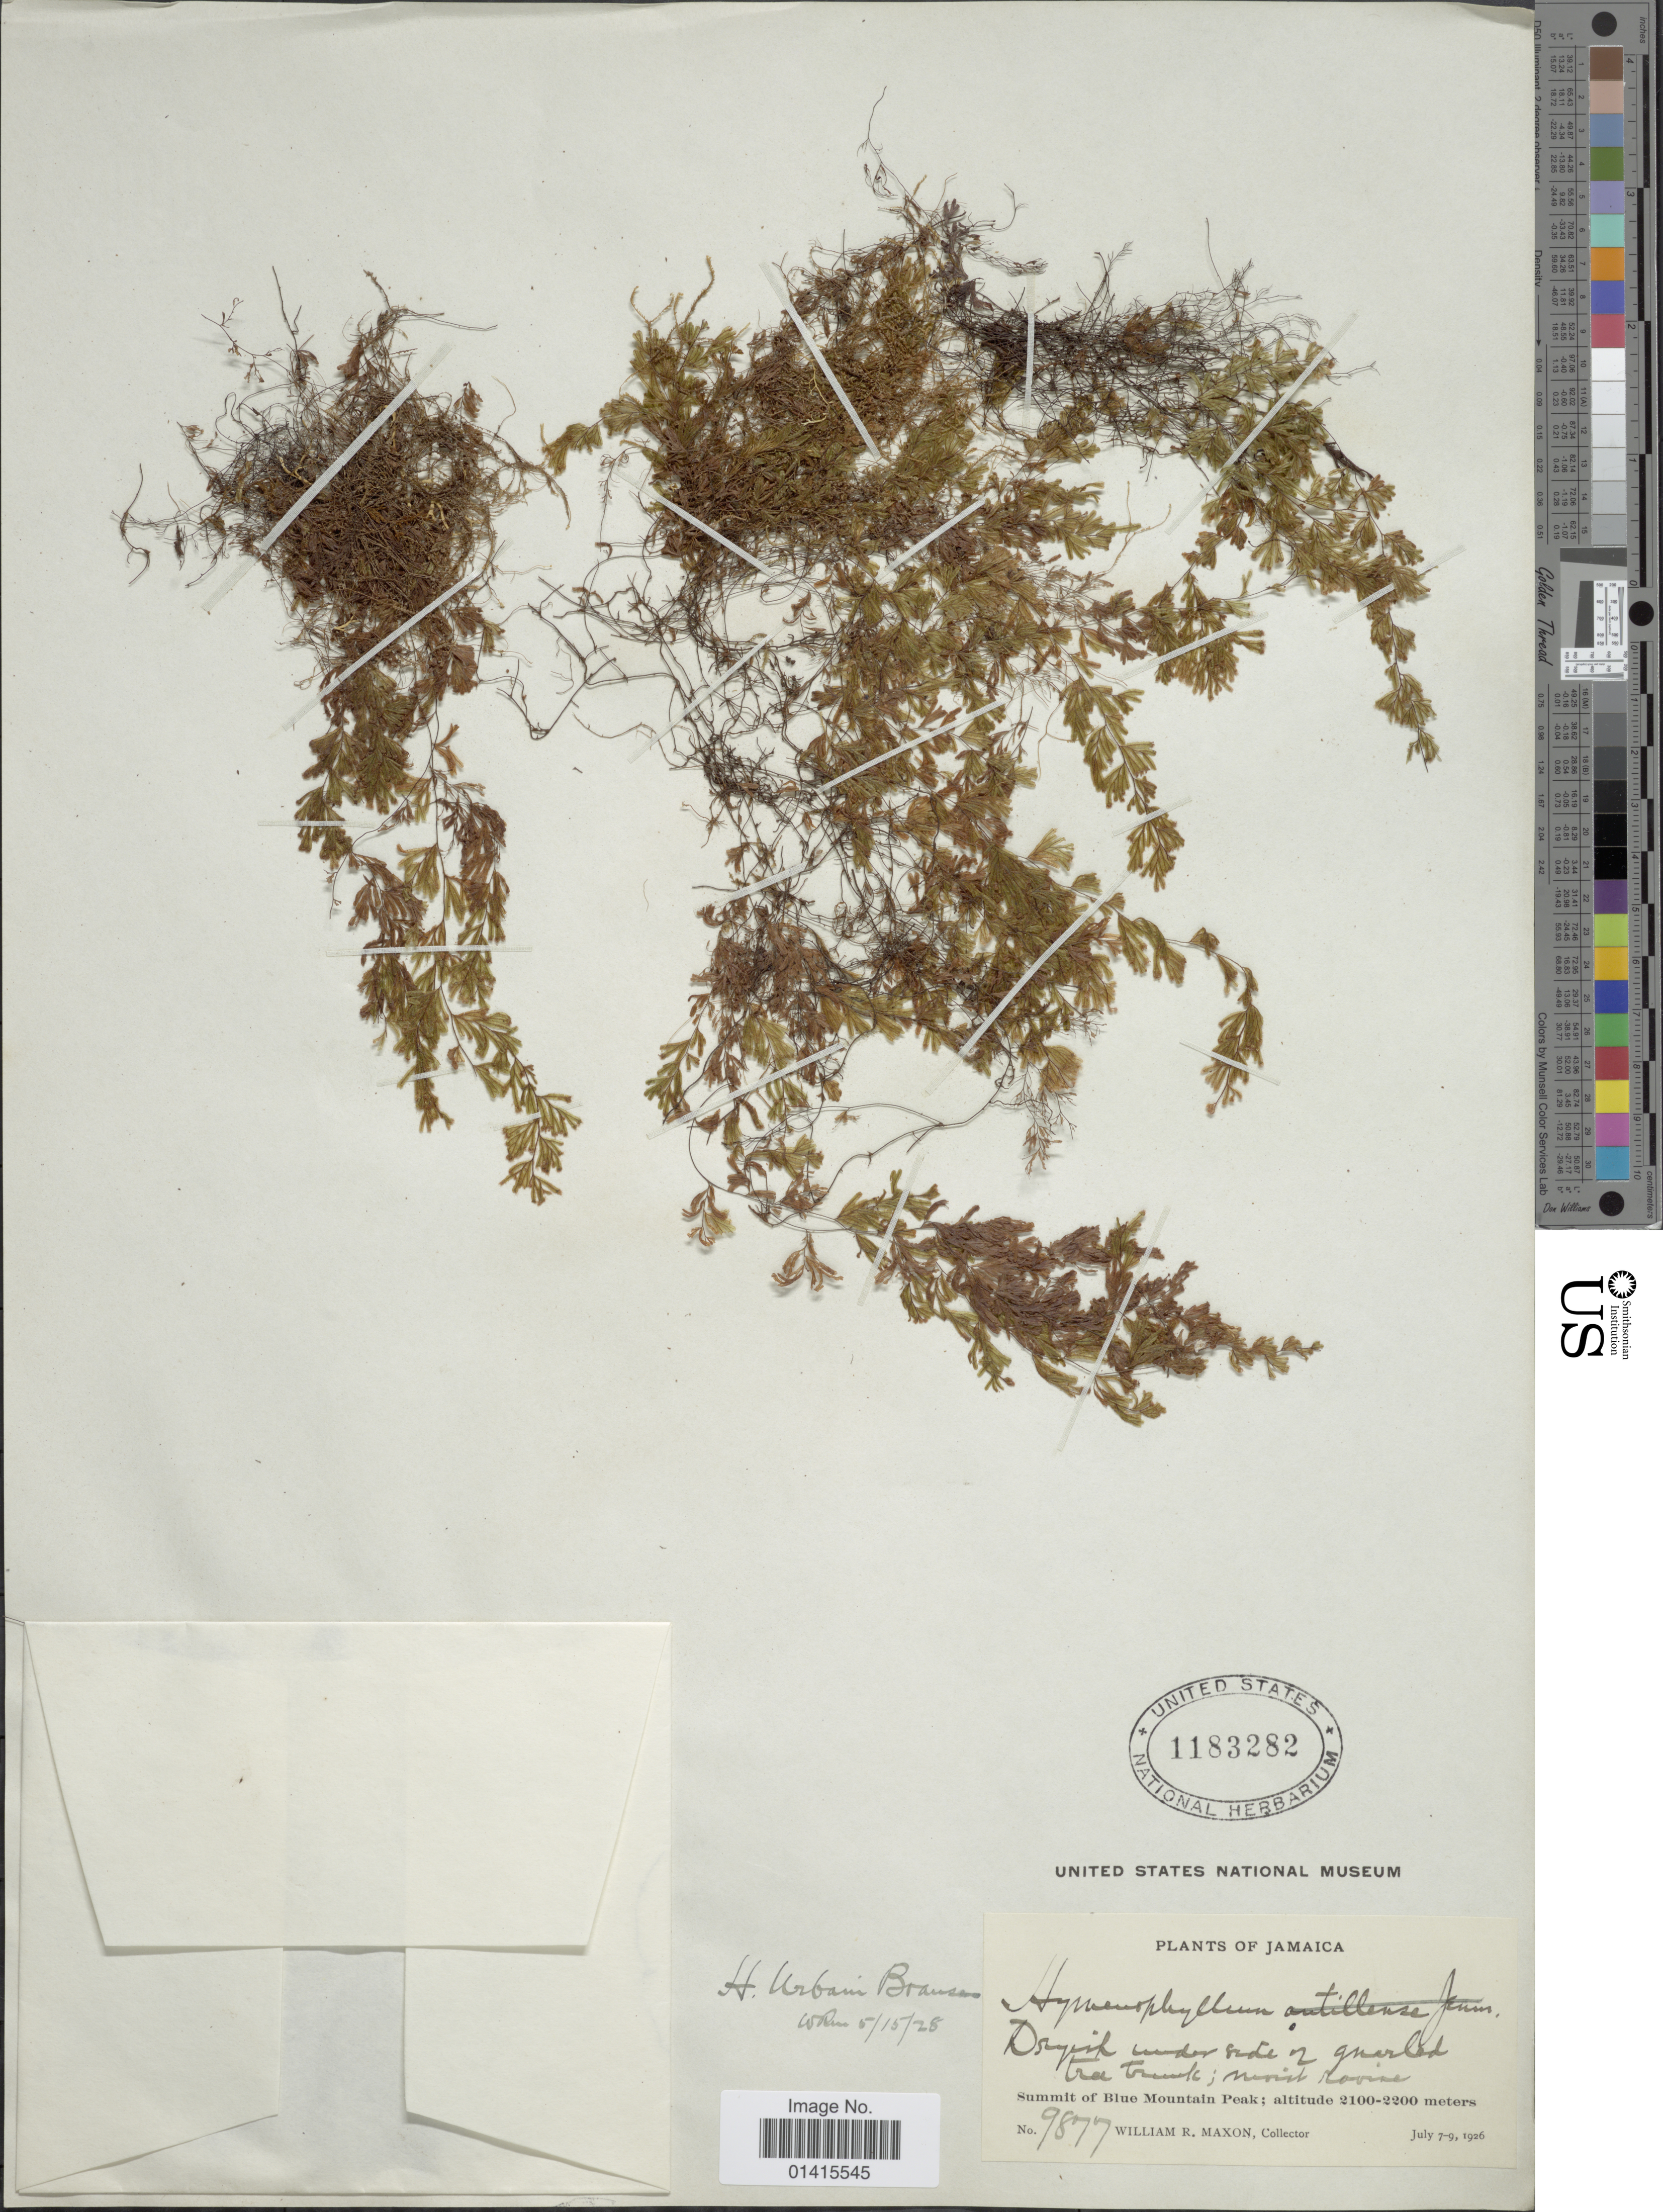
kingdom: Plantae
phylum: Tracheophyta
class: Polypodiopsida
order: Hymenophyllales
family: Hymenophyllaceae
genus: Hymenophyllum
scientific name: Hymenophyllum urbanii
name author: Brause in Urb.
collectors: W. R. Maxon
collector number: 9877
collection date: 1926-07-07/1926-07-09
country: Jamaica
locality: Summit of Blue Mountain Peak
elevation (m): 2100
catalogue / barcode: US 1183282